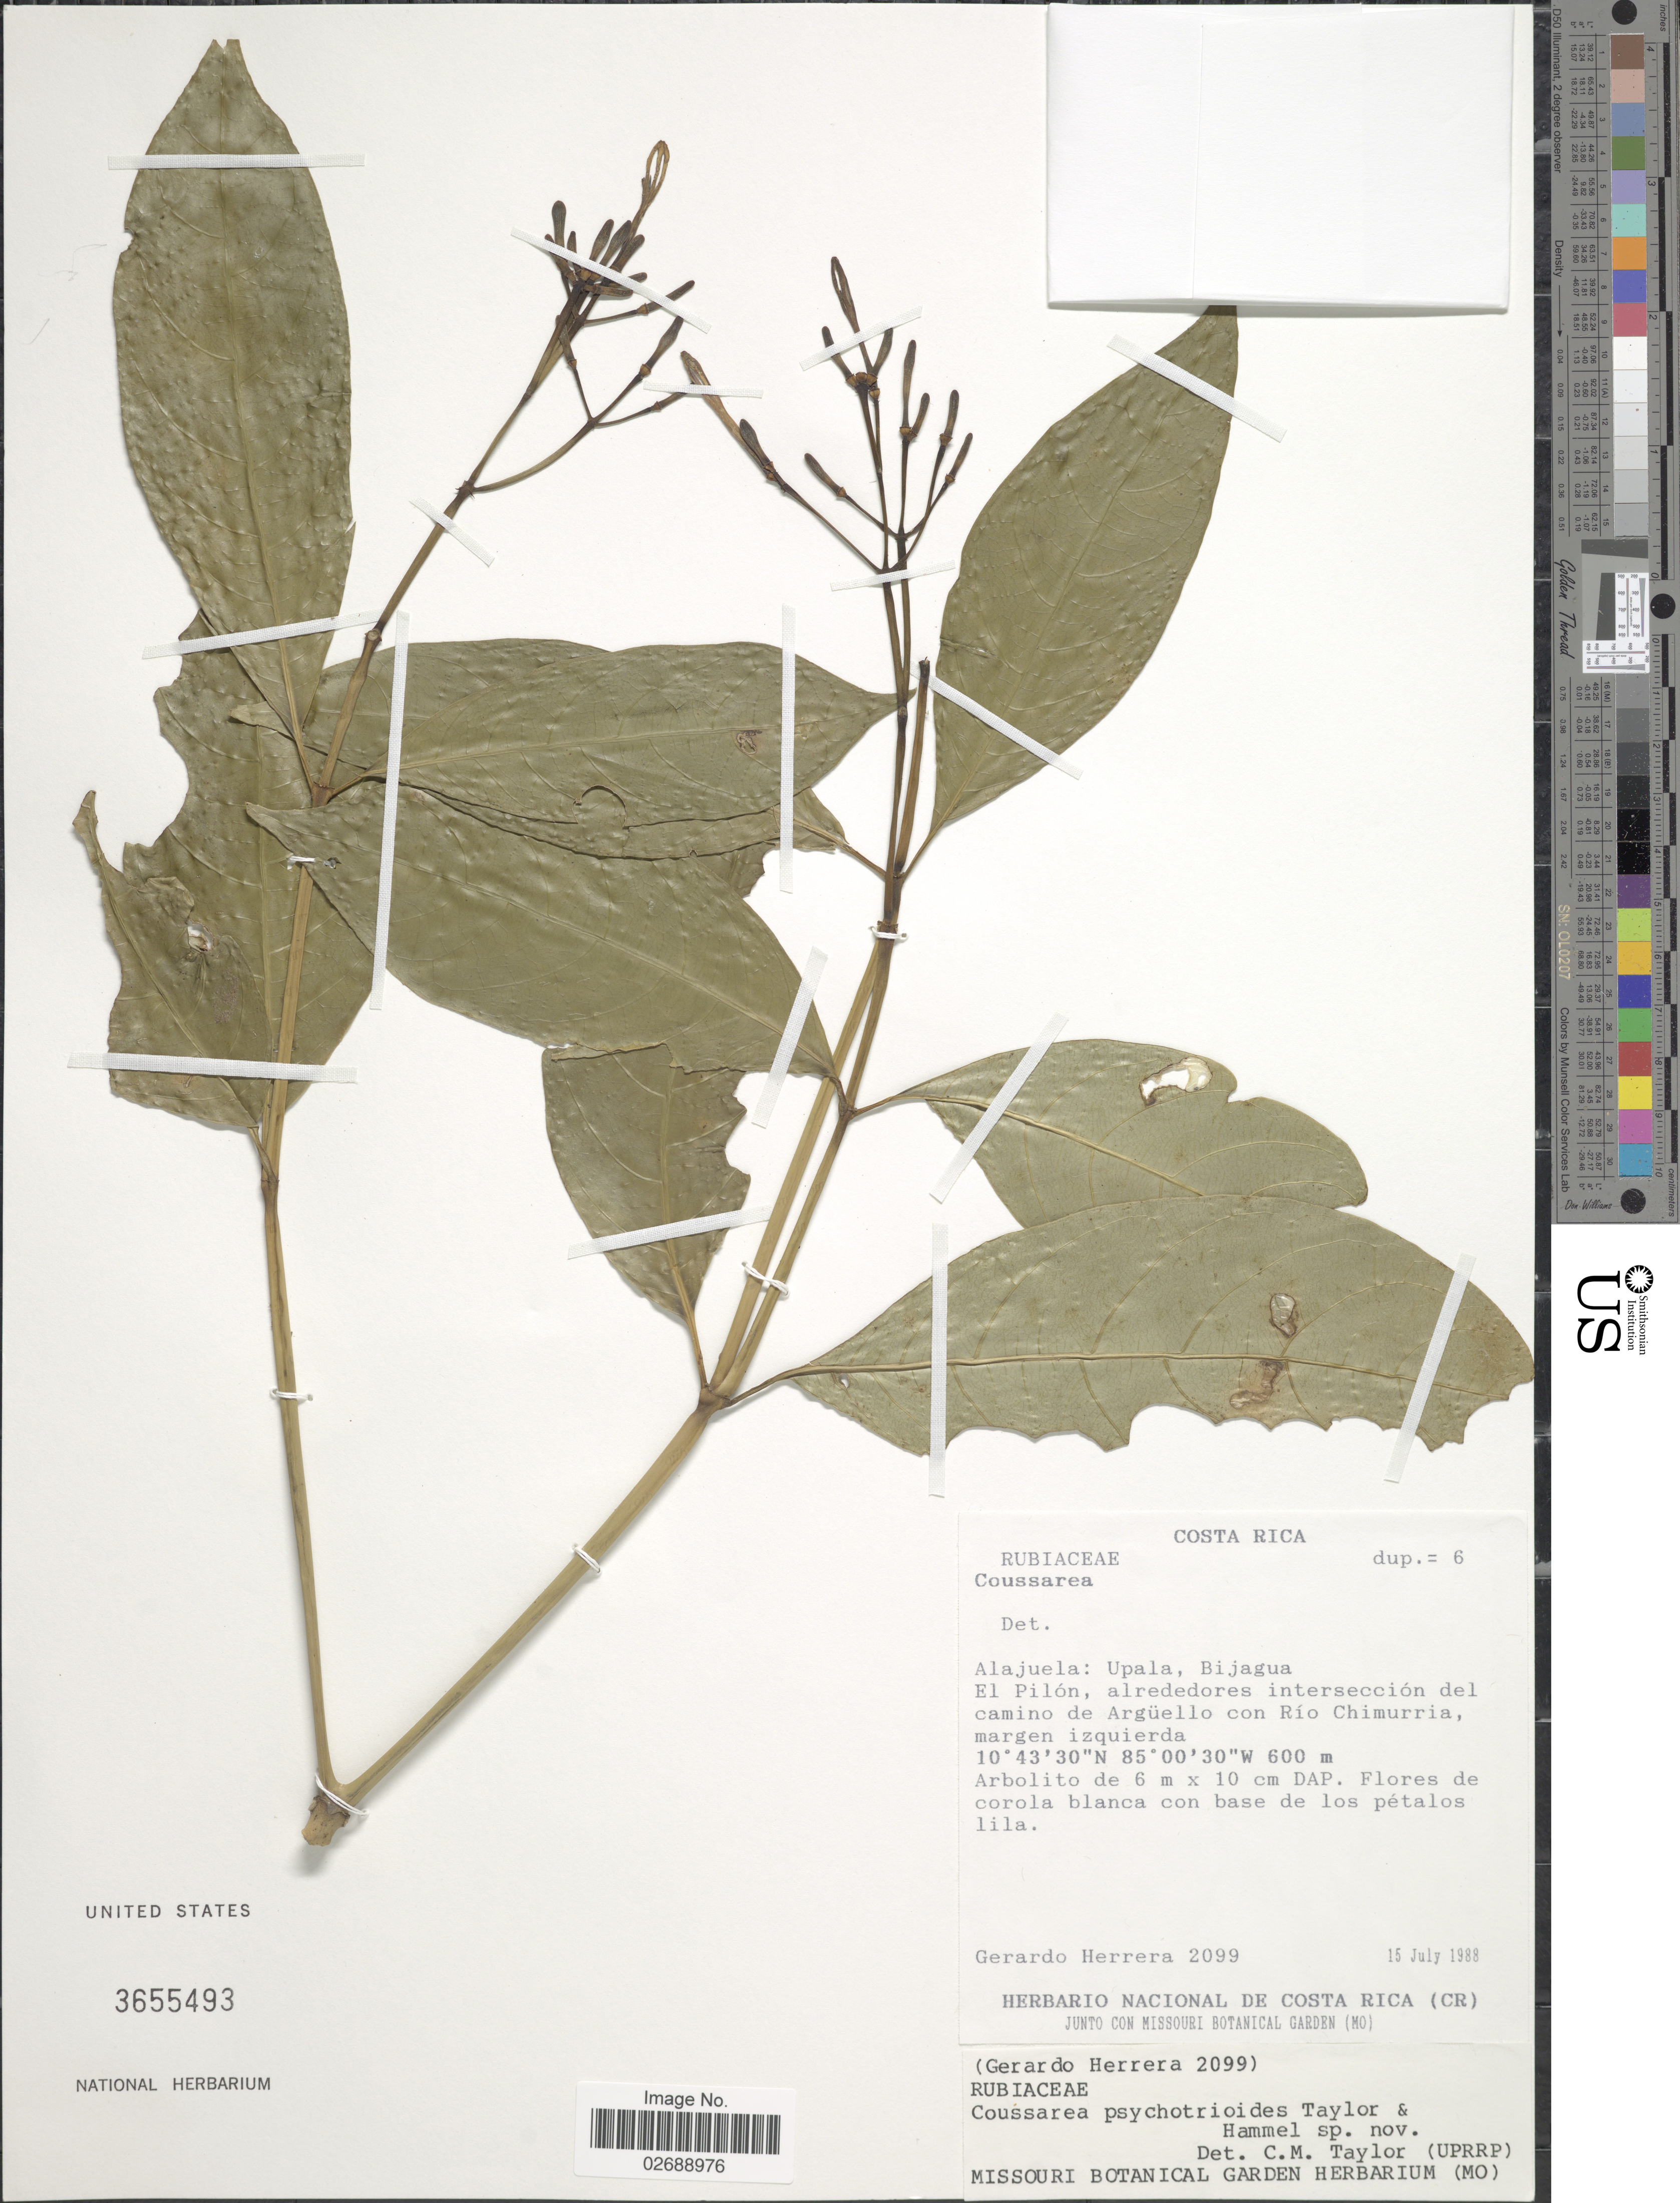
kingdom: Plantae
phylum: Tracheophyta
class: Magnoliopsida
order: Gentianales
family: Rubiaceae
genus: Coussarea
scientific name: Coussarea psychotrioides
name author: C.M. Taylor & Hammel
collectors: G. Herrera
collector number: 2099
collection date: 1988-07-15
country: Costa Rica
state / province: Alajuela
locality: Upa, Bijagua. El Pilon, alrededores interseccion del camino de Arguello con Rio Chimurria, margen izquierda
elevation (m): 600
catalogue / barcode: US 3655493